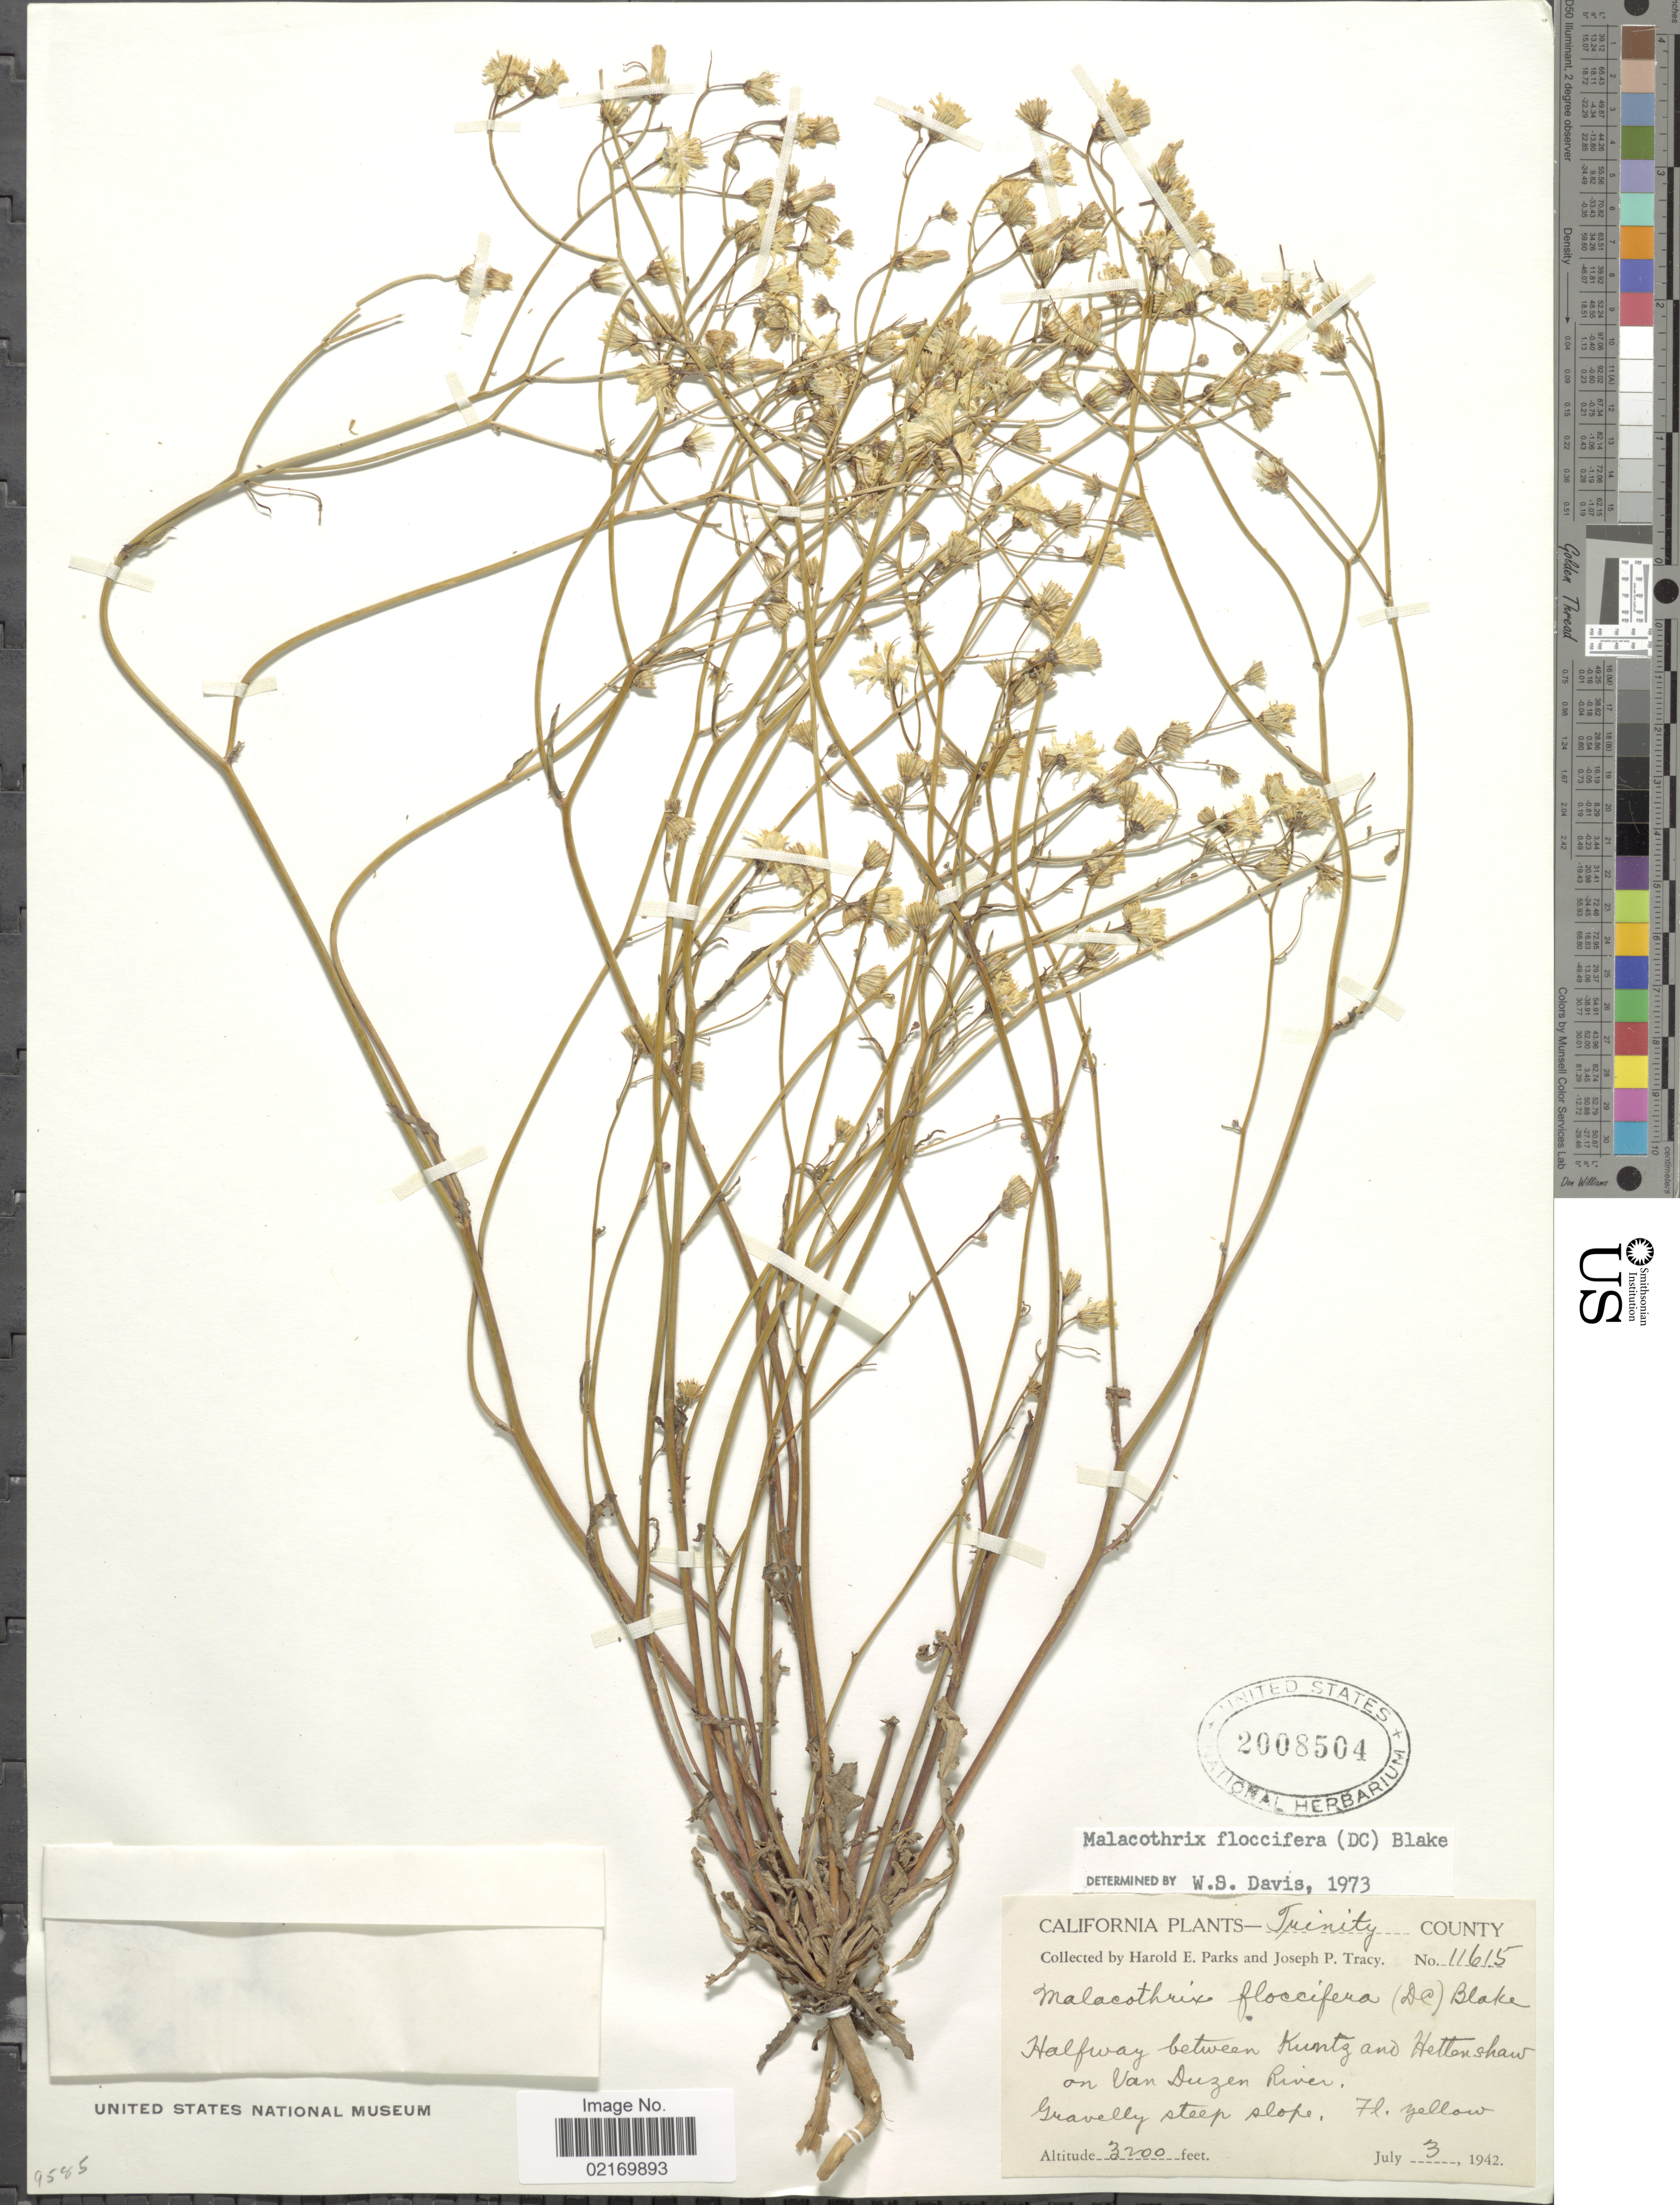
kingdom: Plantae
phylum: Tracheophyta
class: Magnoliopsida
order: Asterales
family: Asteraceae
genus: Malacothrix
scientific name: Malacothrix floccifera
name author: (DC.) S.F. Blake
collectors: H. E. Parks & J. Tracy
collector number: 11615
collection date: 1942-07-03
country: United States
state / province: California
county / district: Trinity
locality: Trinity County, halfway between Kuntz and Hettenshaw on Van Duzen River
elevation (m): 975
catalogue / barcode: US 2008504